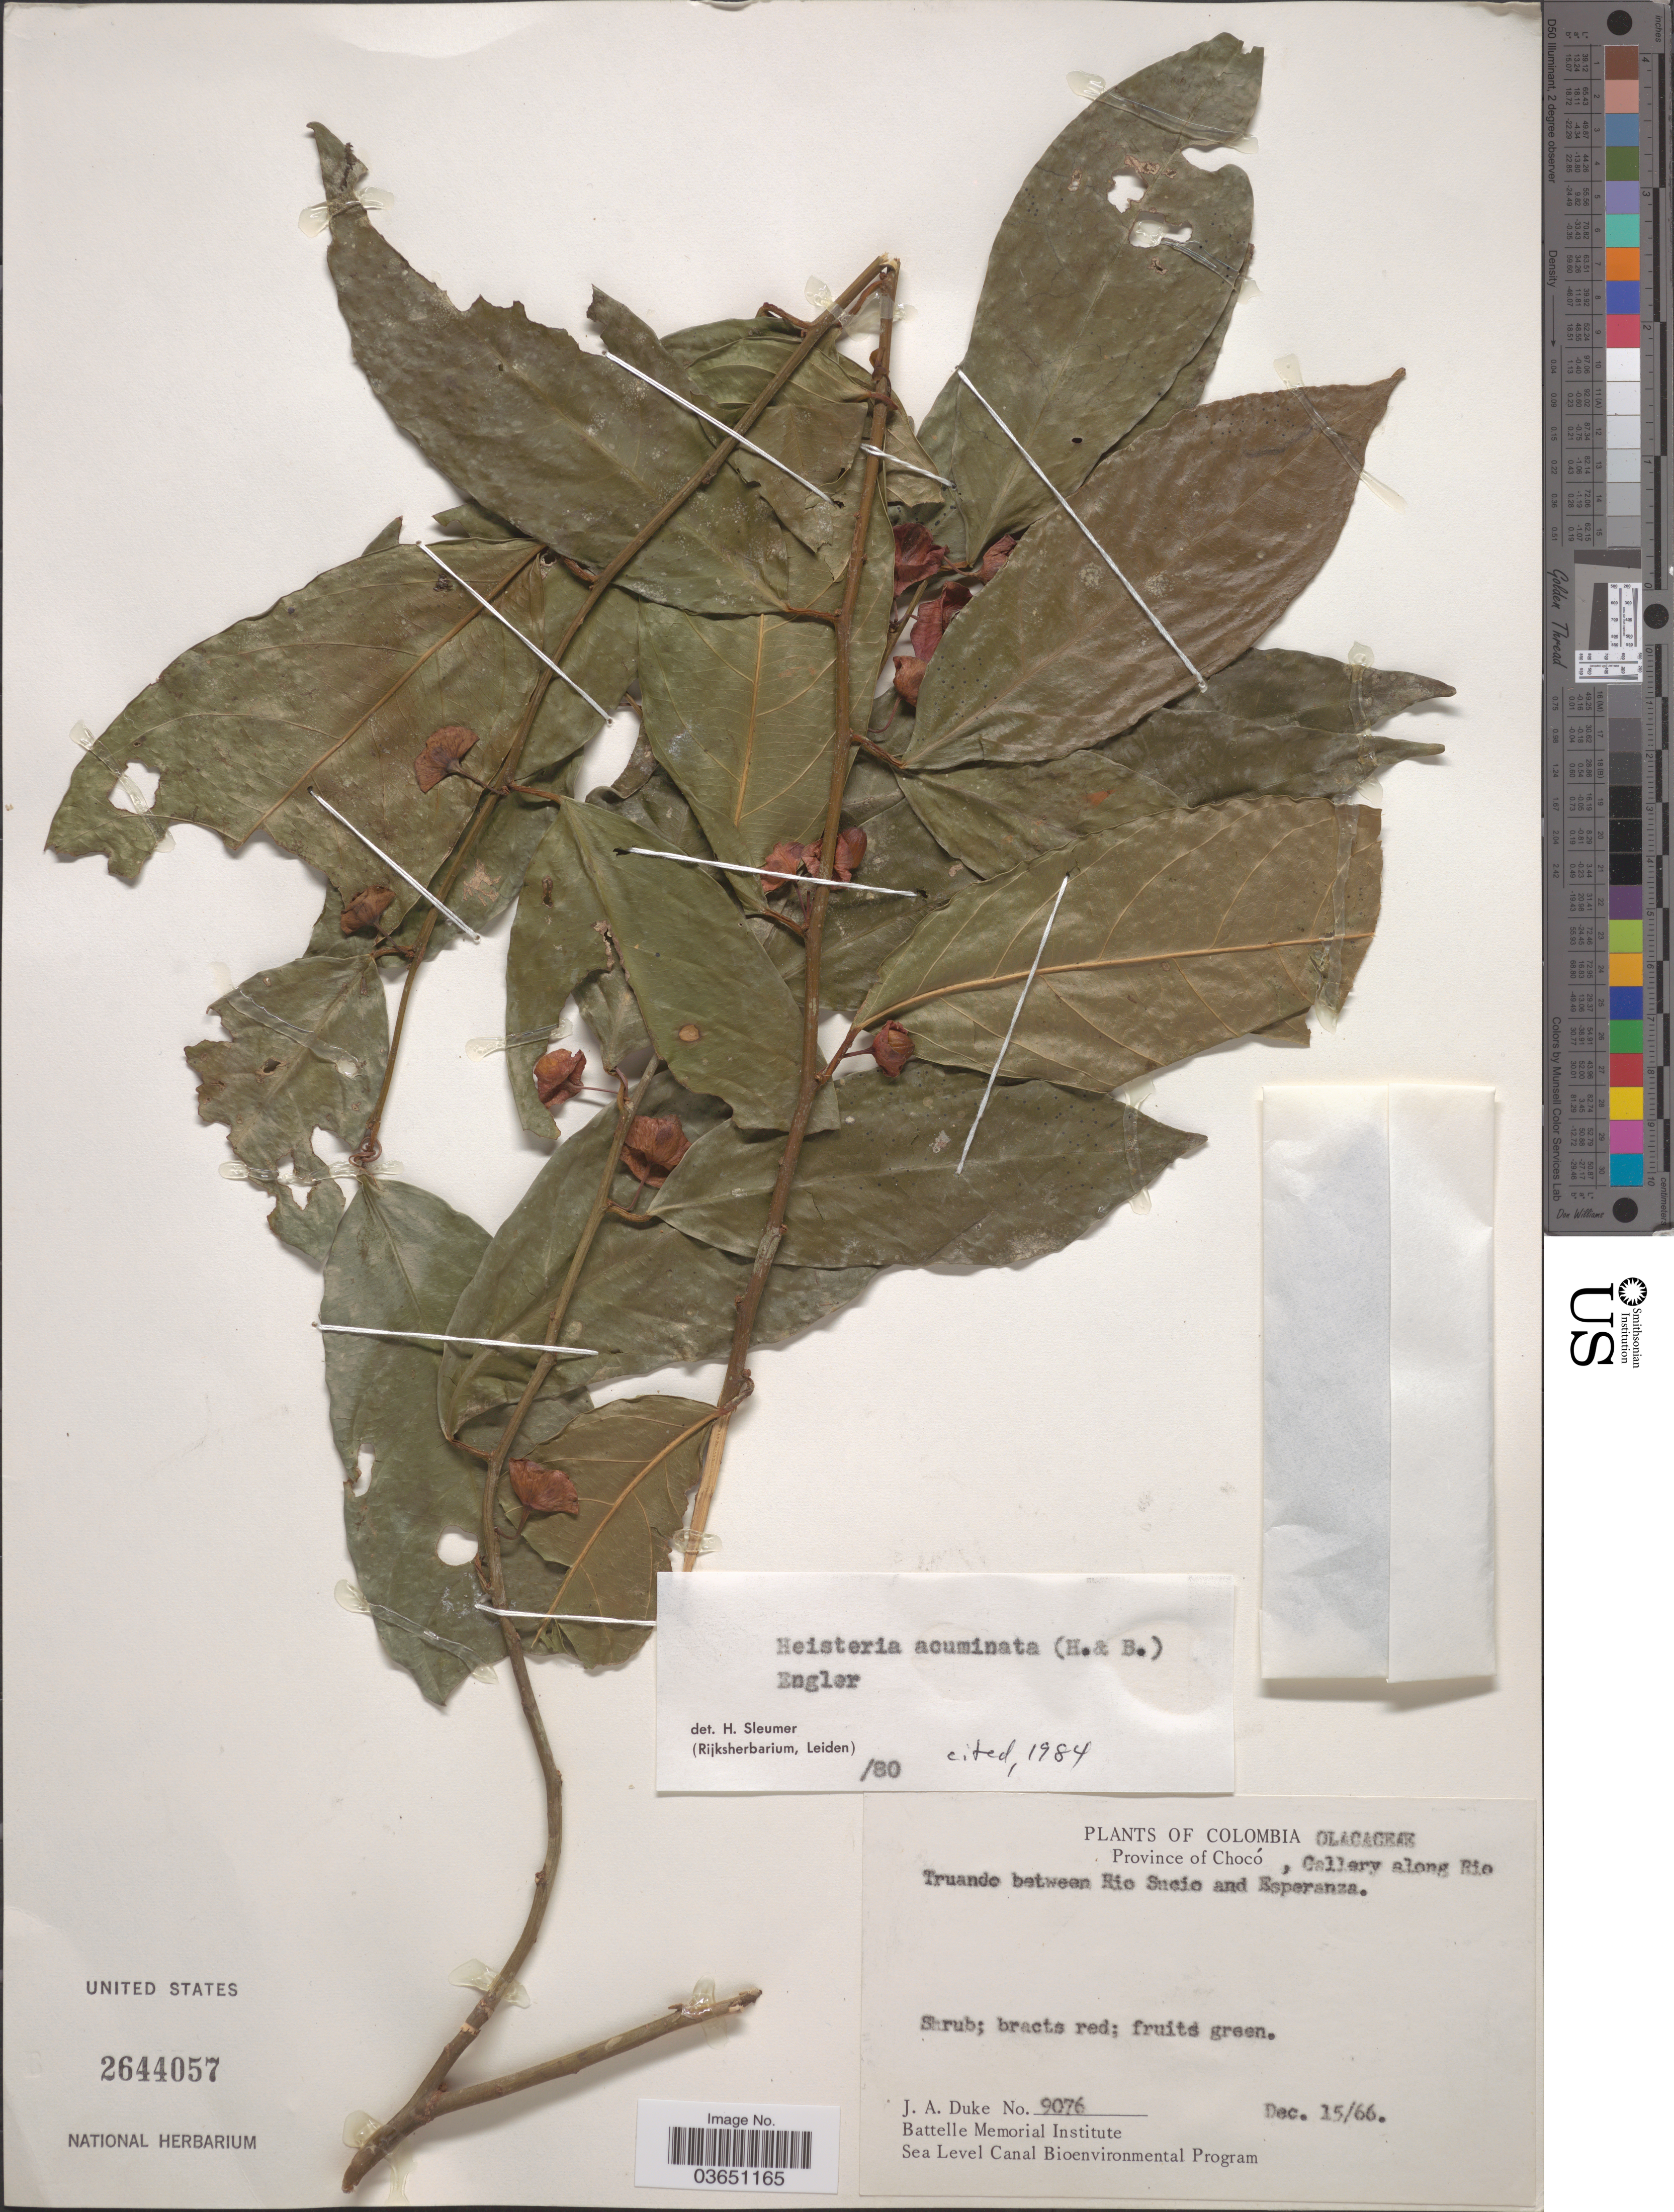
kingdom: Plantae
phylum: Tracheophyta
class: Magnoliopsida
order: Santalales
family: Erythropalaceae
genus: Heisteria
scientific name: Heisteria acuminata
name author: (Humb. & Bonpl.) Engl.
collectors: J. A. Duke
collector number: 9076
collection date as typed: Transcribed d/m/y: 15/12/66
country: Colombia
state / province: Chocó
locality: Gallery along Rio Truande between Rio Sucio and Esperanza.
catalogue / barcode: US 2644057